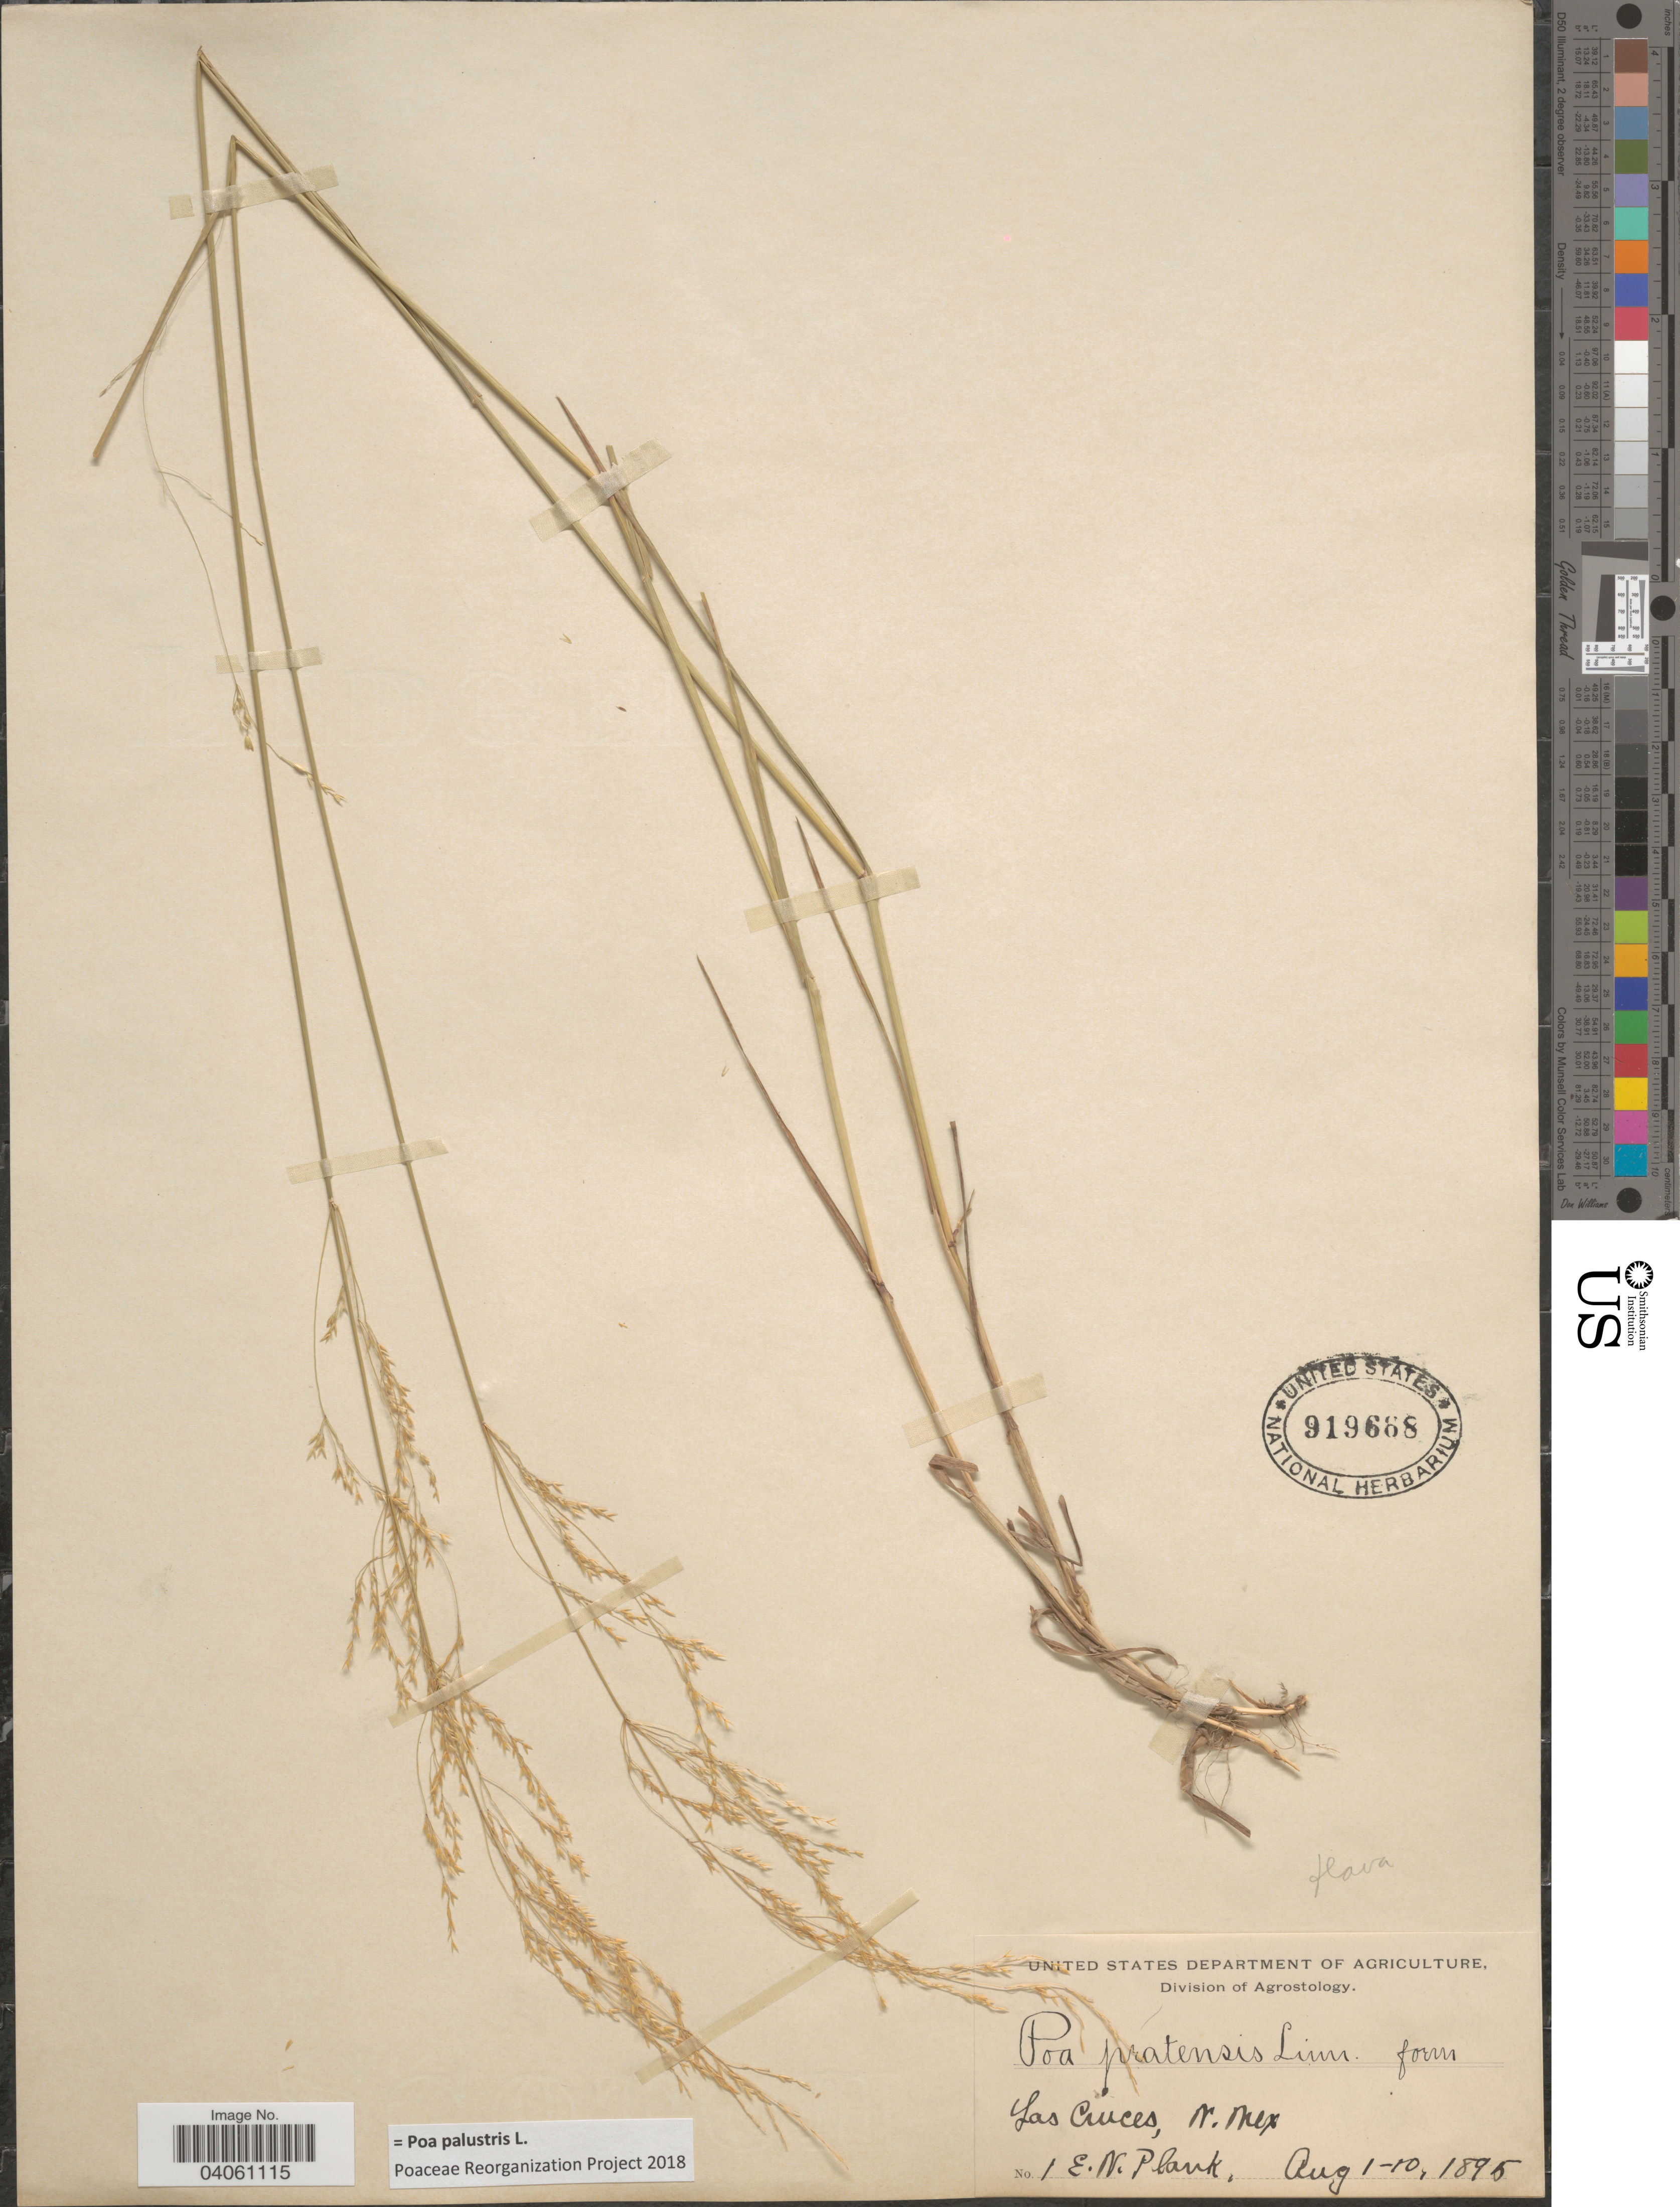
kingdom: Plantae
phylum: Tracheophyta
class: Liliopsida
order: Poales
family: Poaceae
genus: Poa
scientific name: Poa palustris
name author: L.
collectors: E. Plank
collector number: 1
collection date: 1895-08-01/1895-08-10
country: United States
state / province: New Mexico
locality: Las Cruces.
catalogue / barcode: US 919668